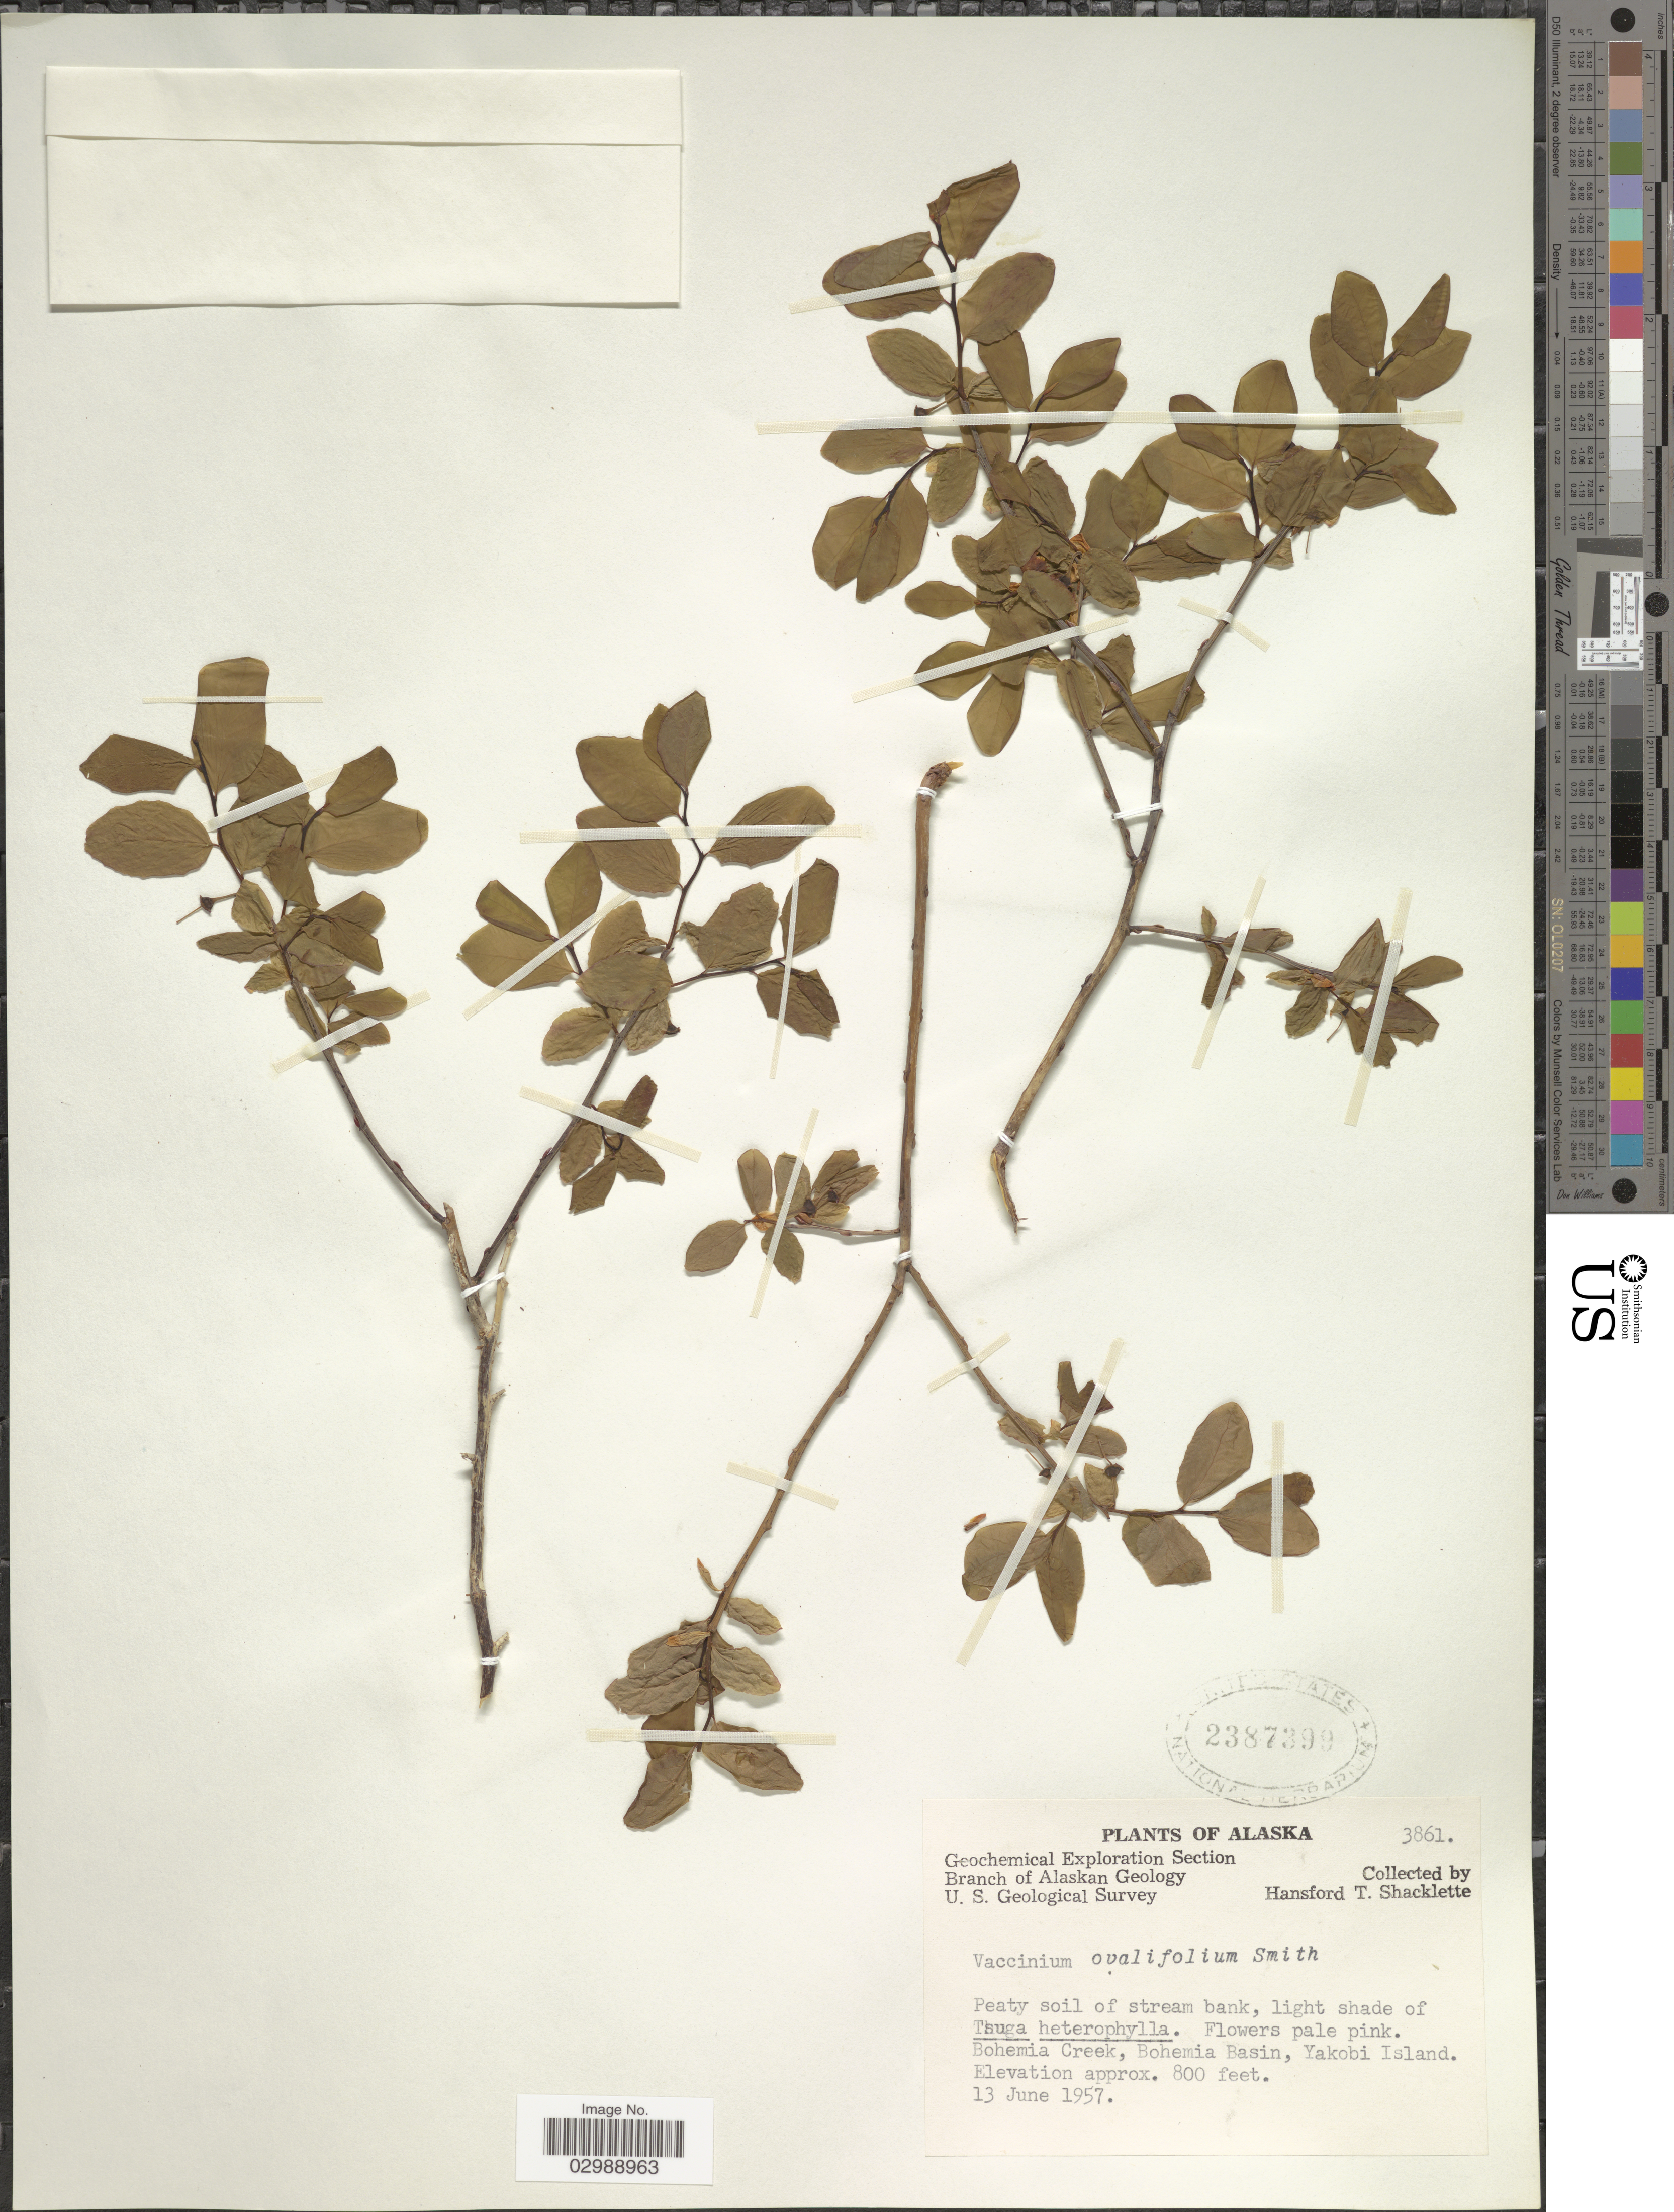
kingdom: Plantae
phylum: Tracheophyta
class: Magnoliopsida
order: Ericales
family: Ericaceae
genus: Vaccinium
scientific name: Vaccinium ovalifolium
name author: Sm.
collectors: H. Shacklette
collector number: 3861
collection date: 1957-06-13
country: United States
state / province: Alaska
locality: Bohemia Creek, Bohemia Basin, Yakobi Island.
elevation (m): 244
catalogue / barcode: US 2387399